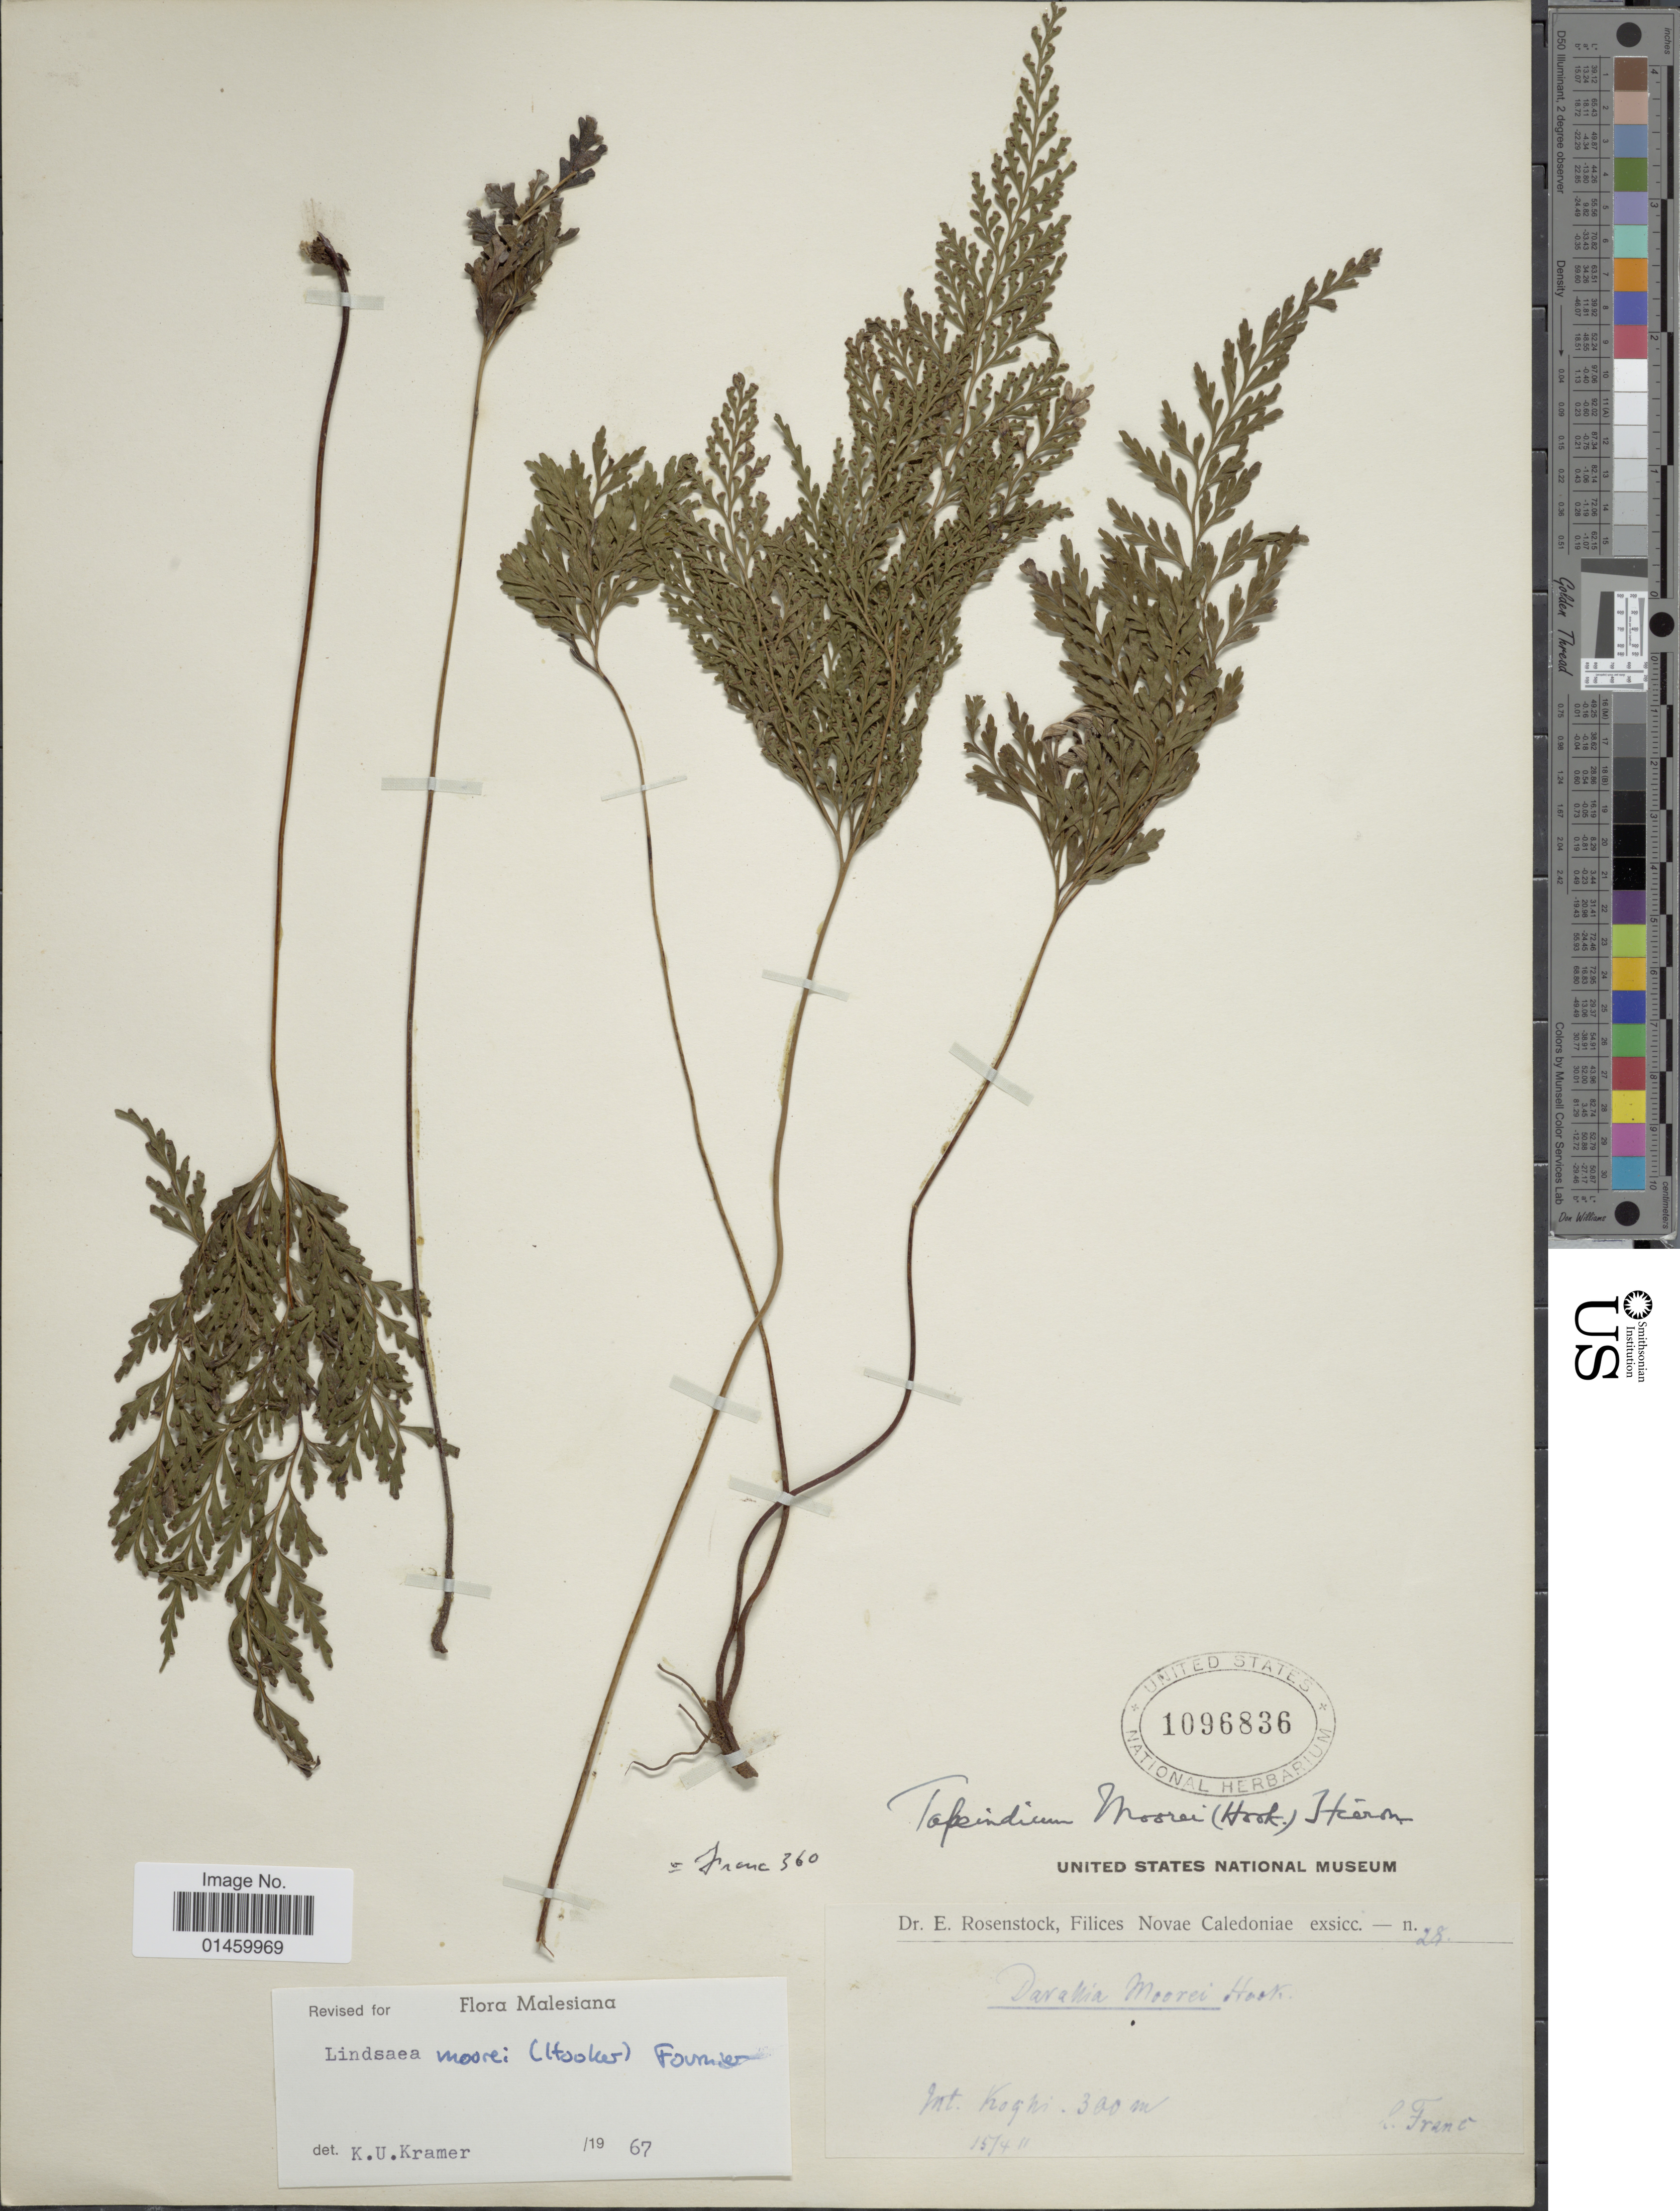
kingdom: Plantae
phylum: Tracheophyta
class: Polypodiopsida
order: Polypodiales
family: Lindsaeaceae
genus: Lindsaea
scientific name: Lindsaea moorei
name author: (Hook.) E. Fourn.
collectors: I. Franc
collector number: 28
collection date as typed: Transcribed d/m/y: 15/4/11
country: New Caledonia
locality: Filices Novae Caledoniae. Mt. Koghi.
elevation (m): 300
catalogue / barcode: US 1096836